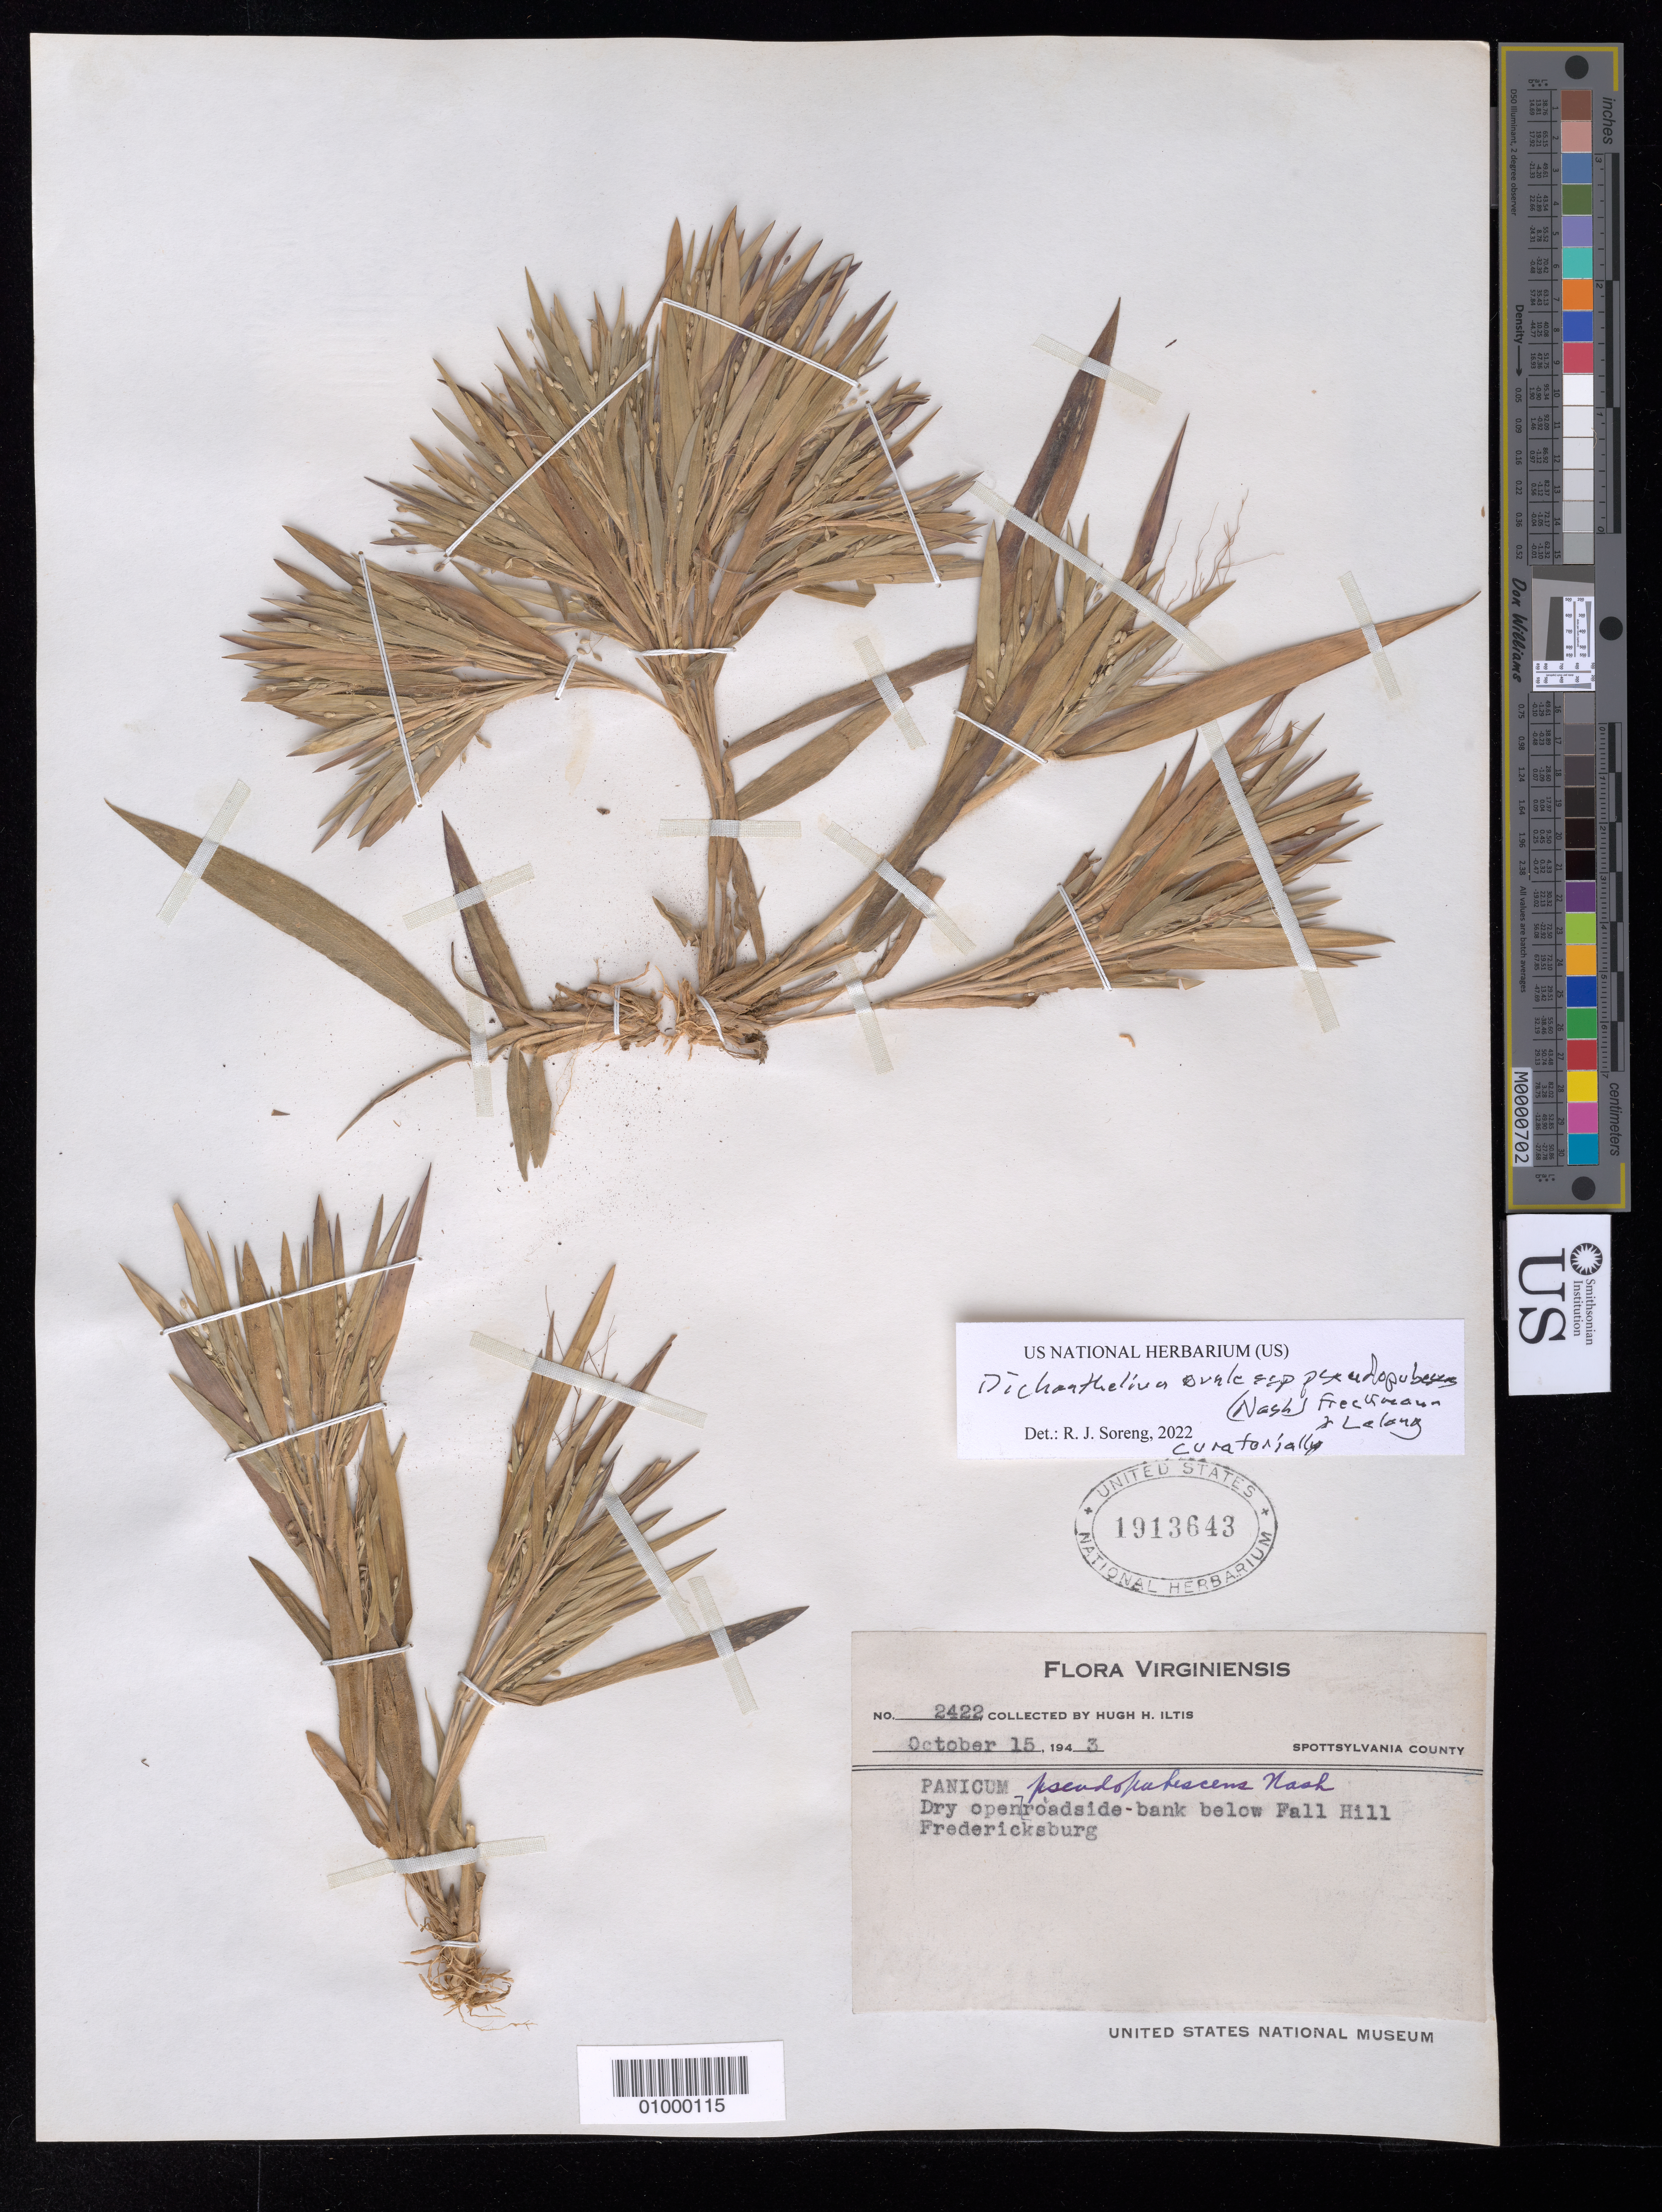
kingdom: Plantae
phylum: Tracheophyta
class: Liliopsida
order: Poales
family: Poaceae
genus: Dichanthelium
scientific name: Dichanthelium ovale subsp. pseudopubescens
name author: (Nash) Freckmann & Lelong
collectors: H. H. Iltis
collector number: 2422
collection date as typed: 15 Oct 1943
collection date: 1943-10-15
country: United States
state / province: Virginia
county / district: City of Fredericksburg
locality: Below Fall Hill, Fredericksburg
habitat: dry open roadside bank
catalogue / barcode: US 1913643